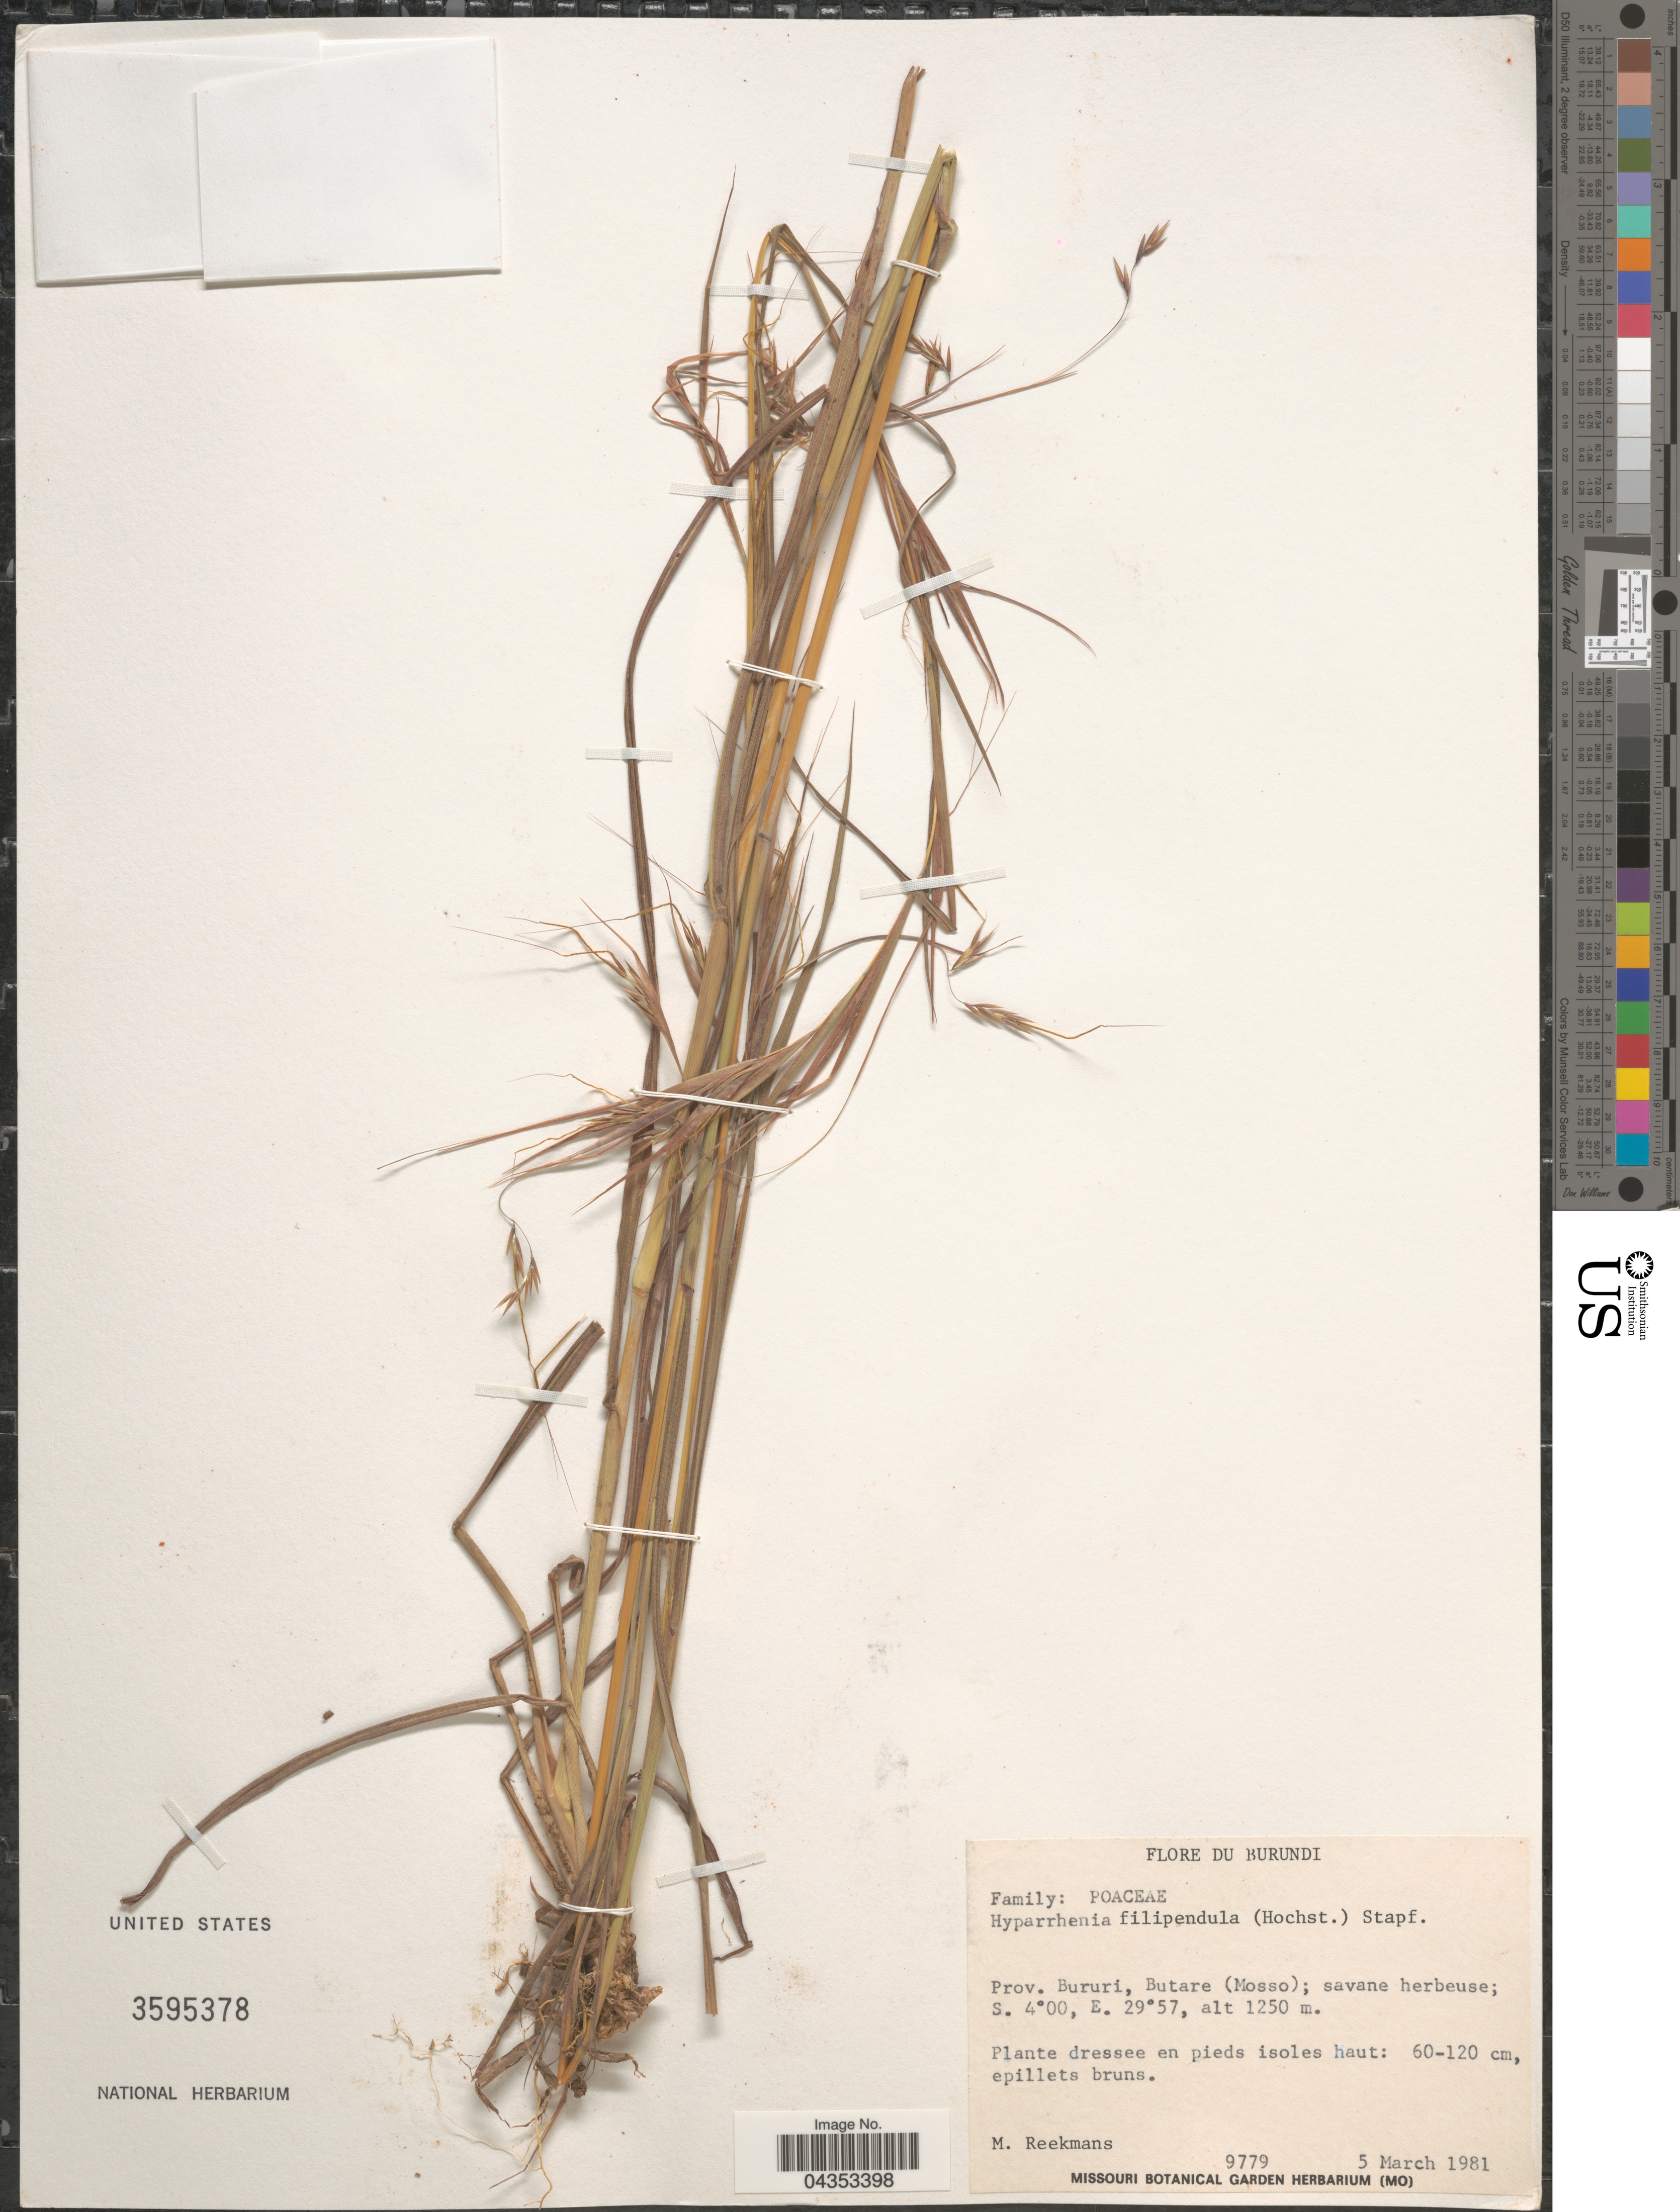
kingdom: Plantae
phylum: Tracheophyta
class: Liliopsida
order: Poales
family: Poaceae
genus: Hyparrhenia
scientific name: Hyparrhenia filipendula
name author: (Hochr.) Stapf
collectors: M. Reekmans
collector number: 9779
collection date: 1981-03-05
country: Burundi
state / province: Bururi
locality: Butare (Mosso); savane herbeuse.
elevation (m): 1250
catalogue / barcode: US 3595378